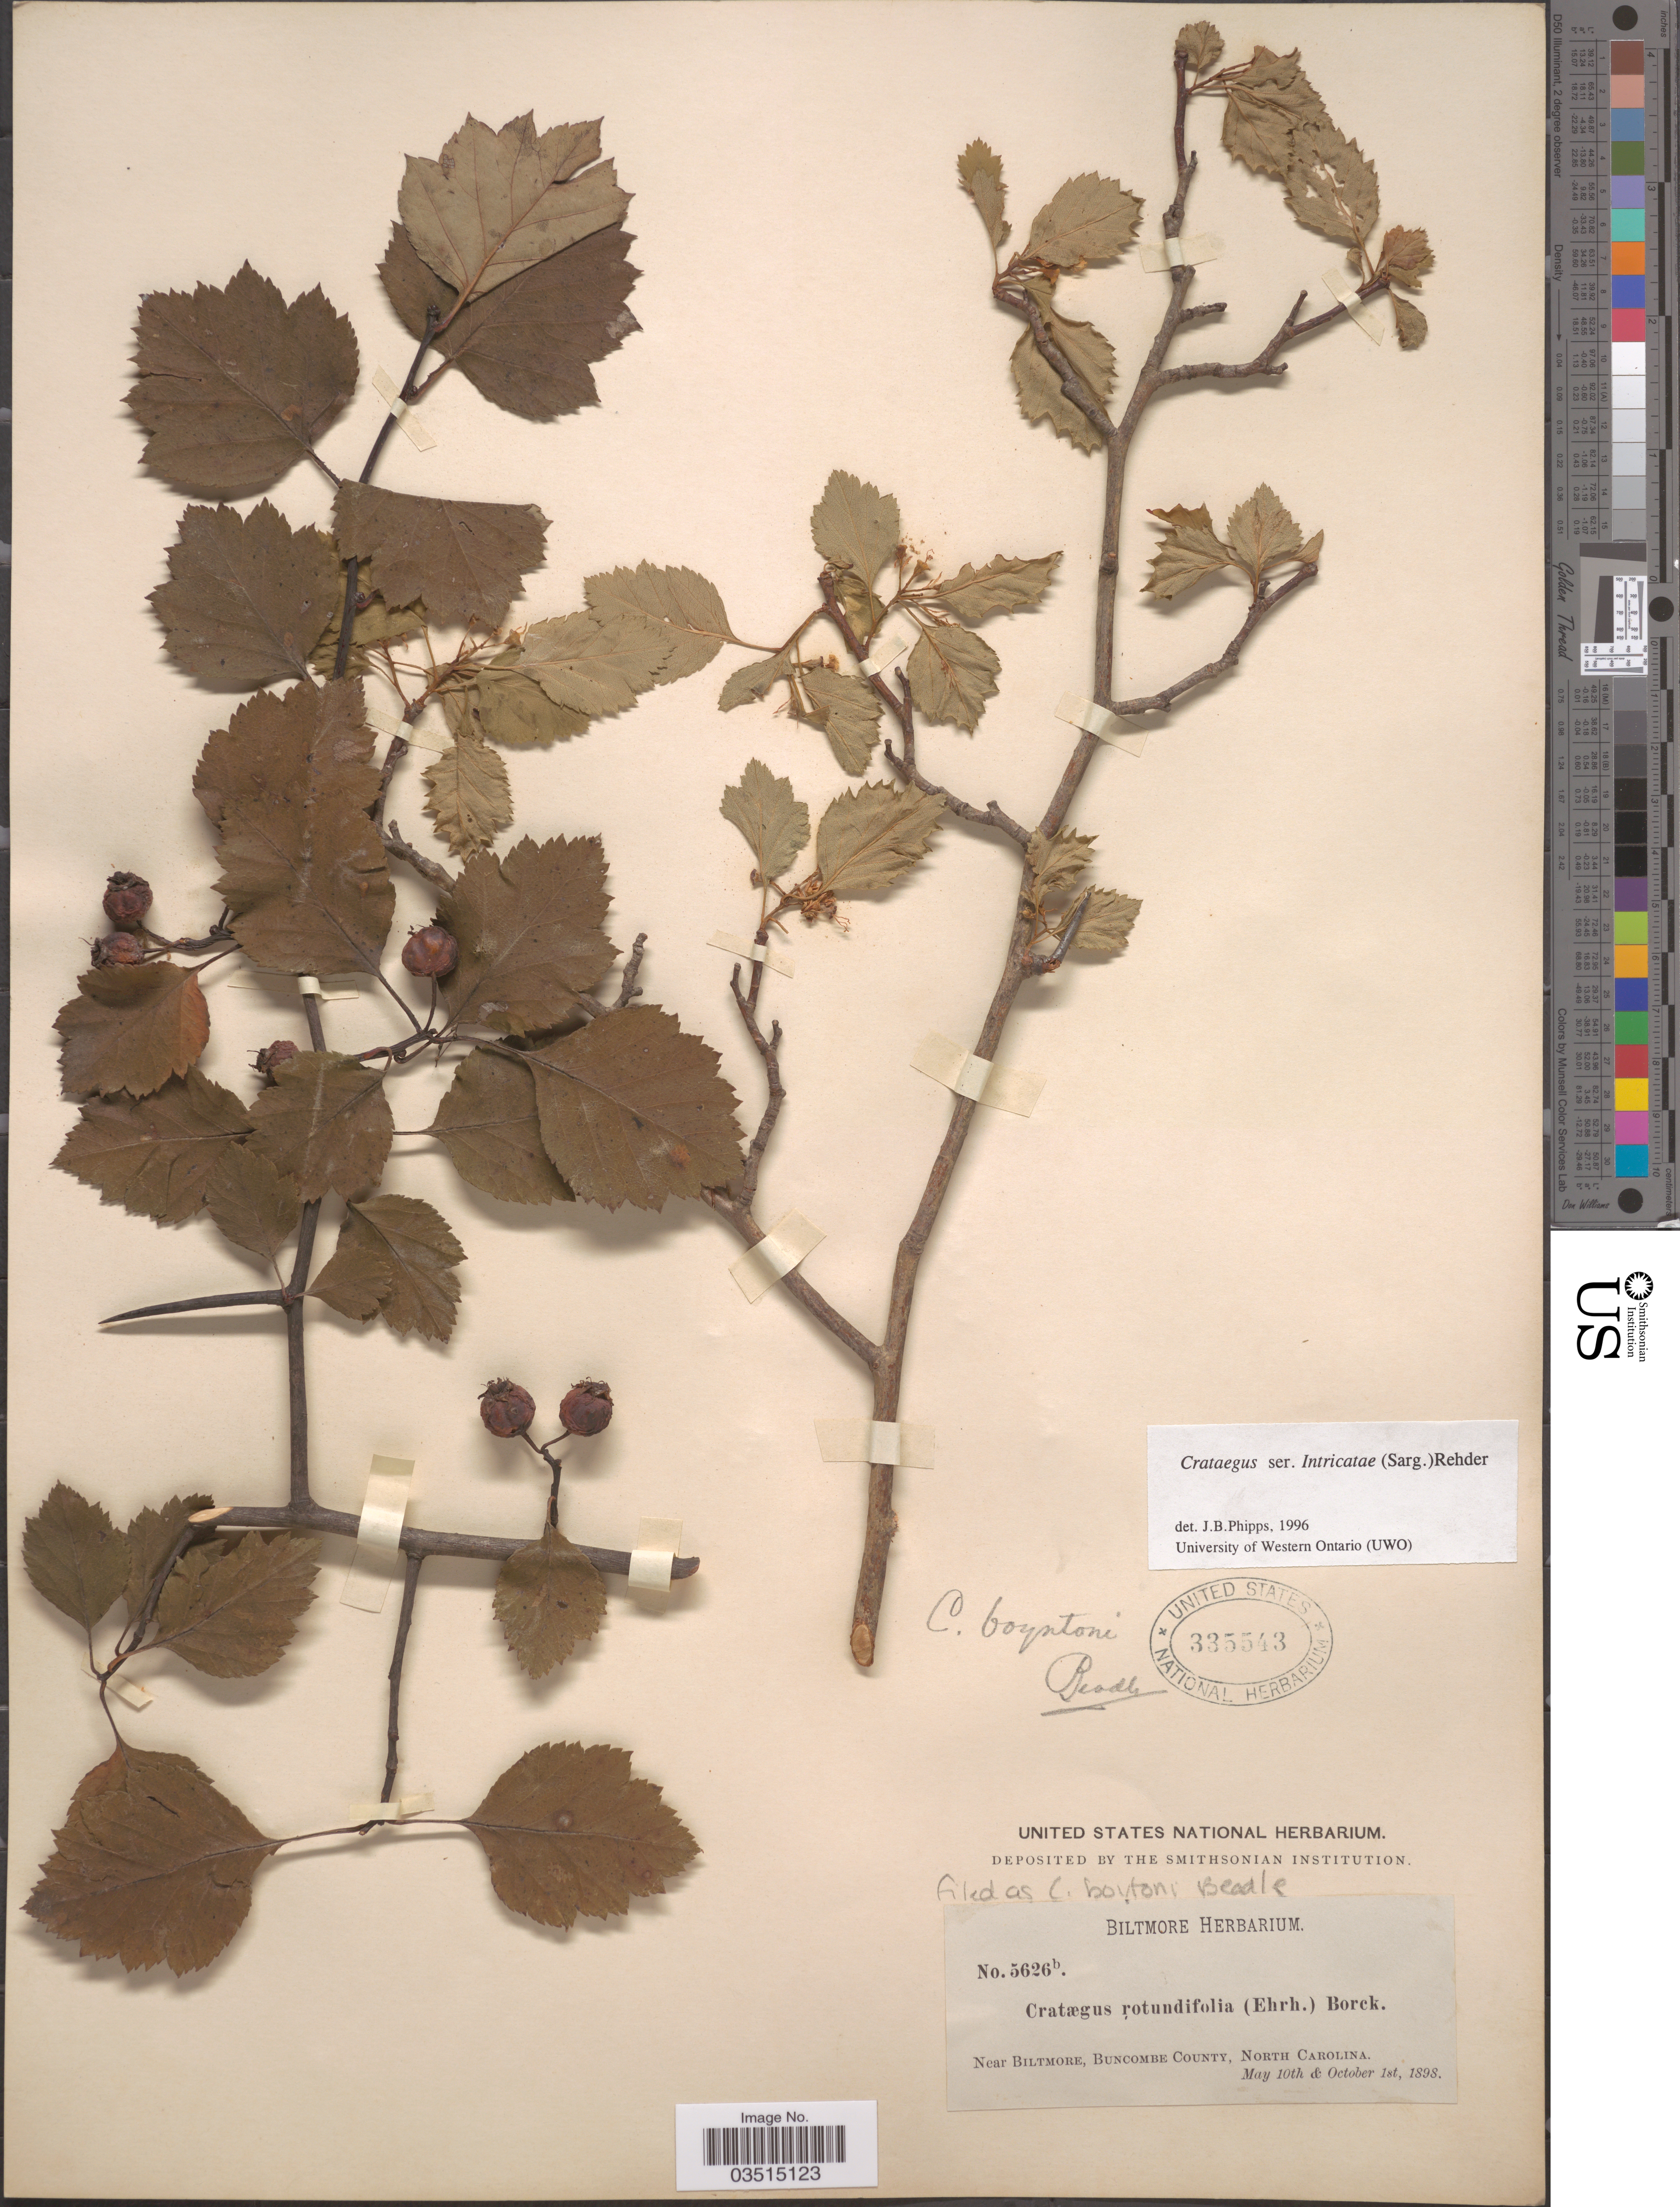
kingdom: Plantae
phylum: Tracheophyta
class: Magnoliopsida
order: Rosales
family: Rosaceae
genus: Crataegus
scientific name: Crataegus intricata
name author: Lange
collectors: ex herb. Biltmore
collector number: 5626b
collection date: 1898-05-10/1898-10-01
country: United States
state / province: North Carolina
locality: Near Biltmore, Buncombe County.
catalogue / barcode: US 335543